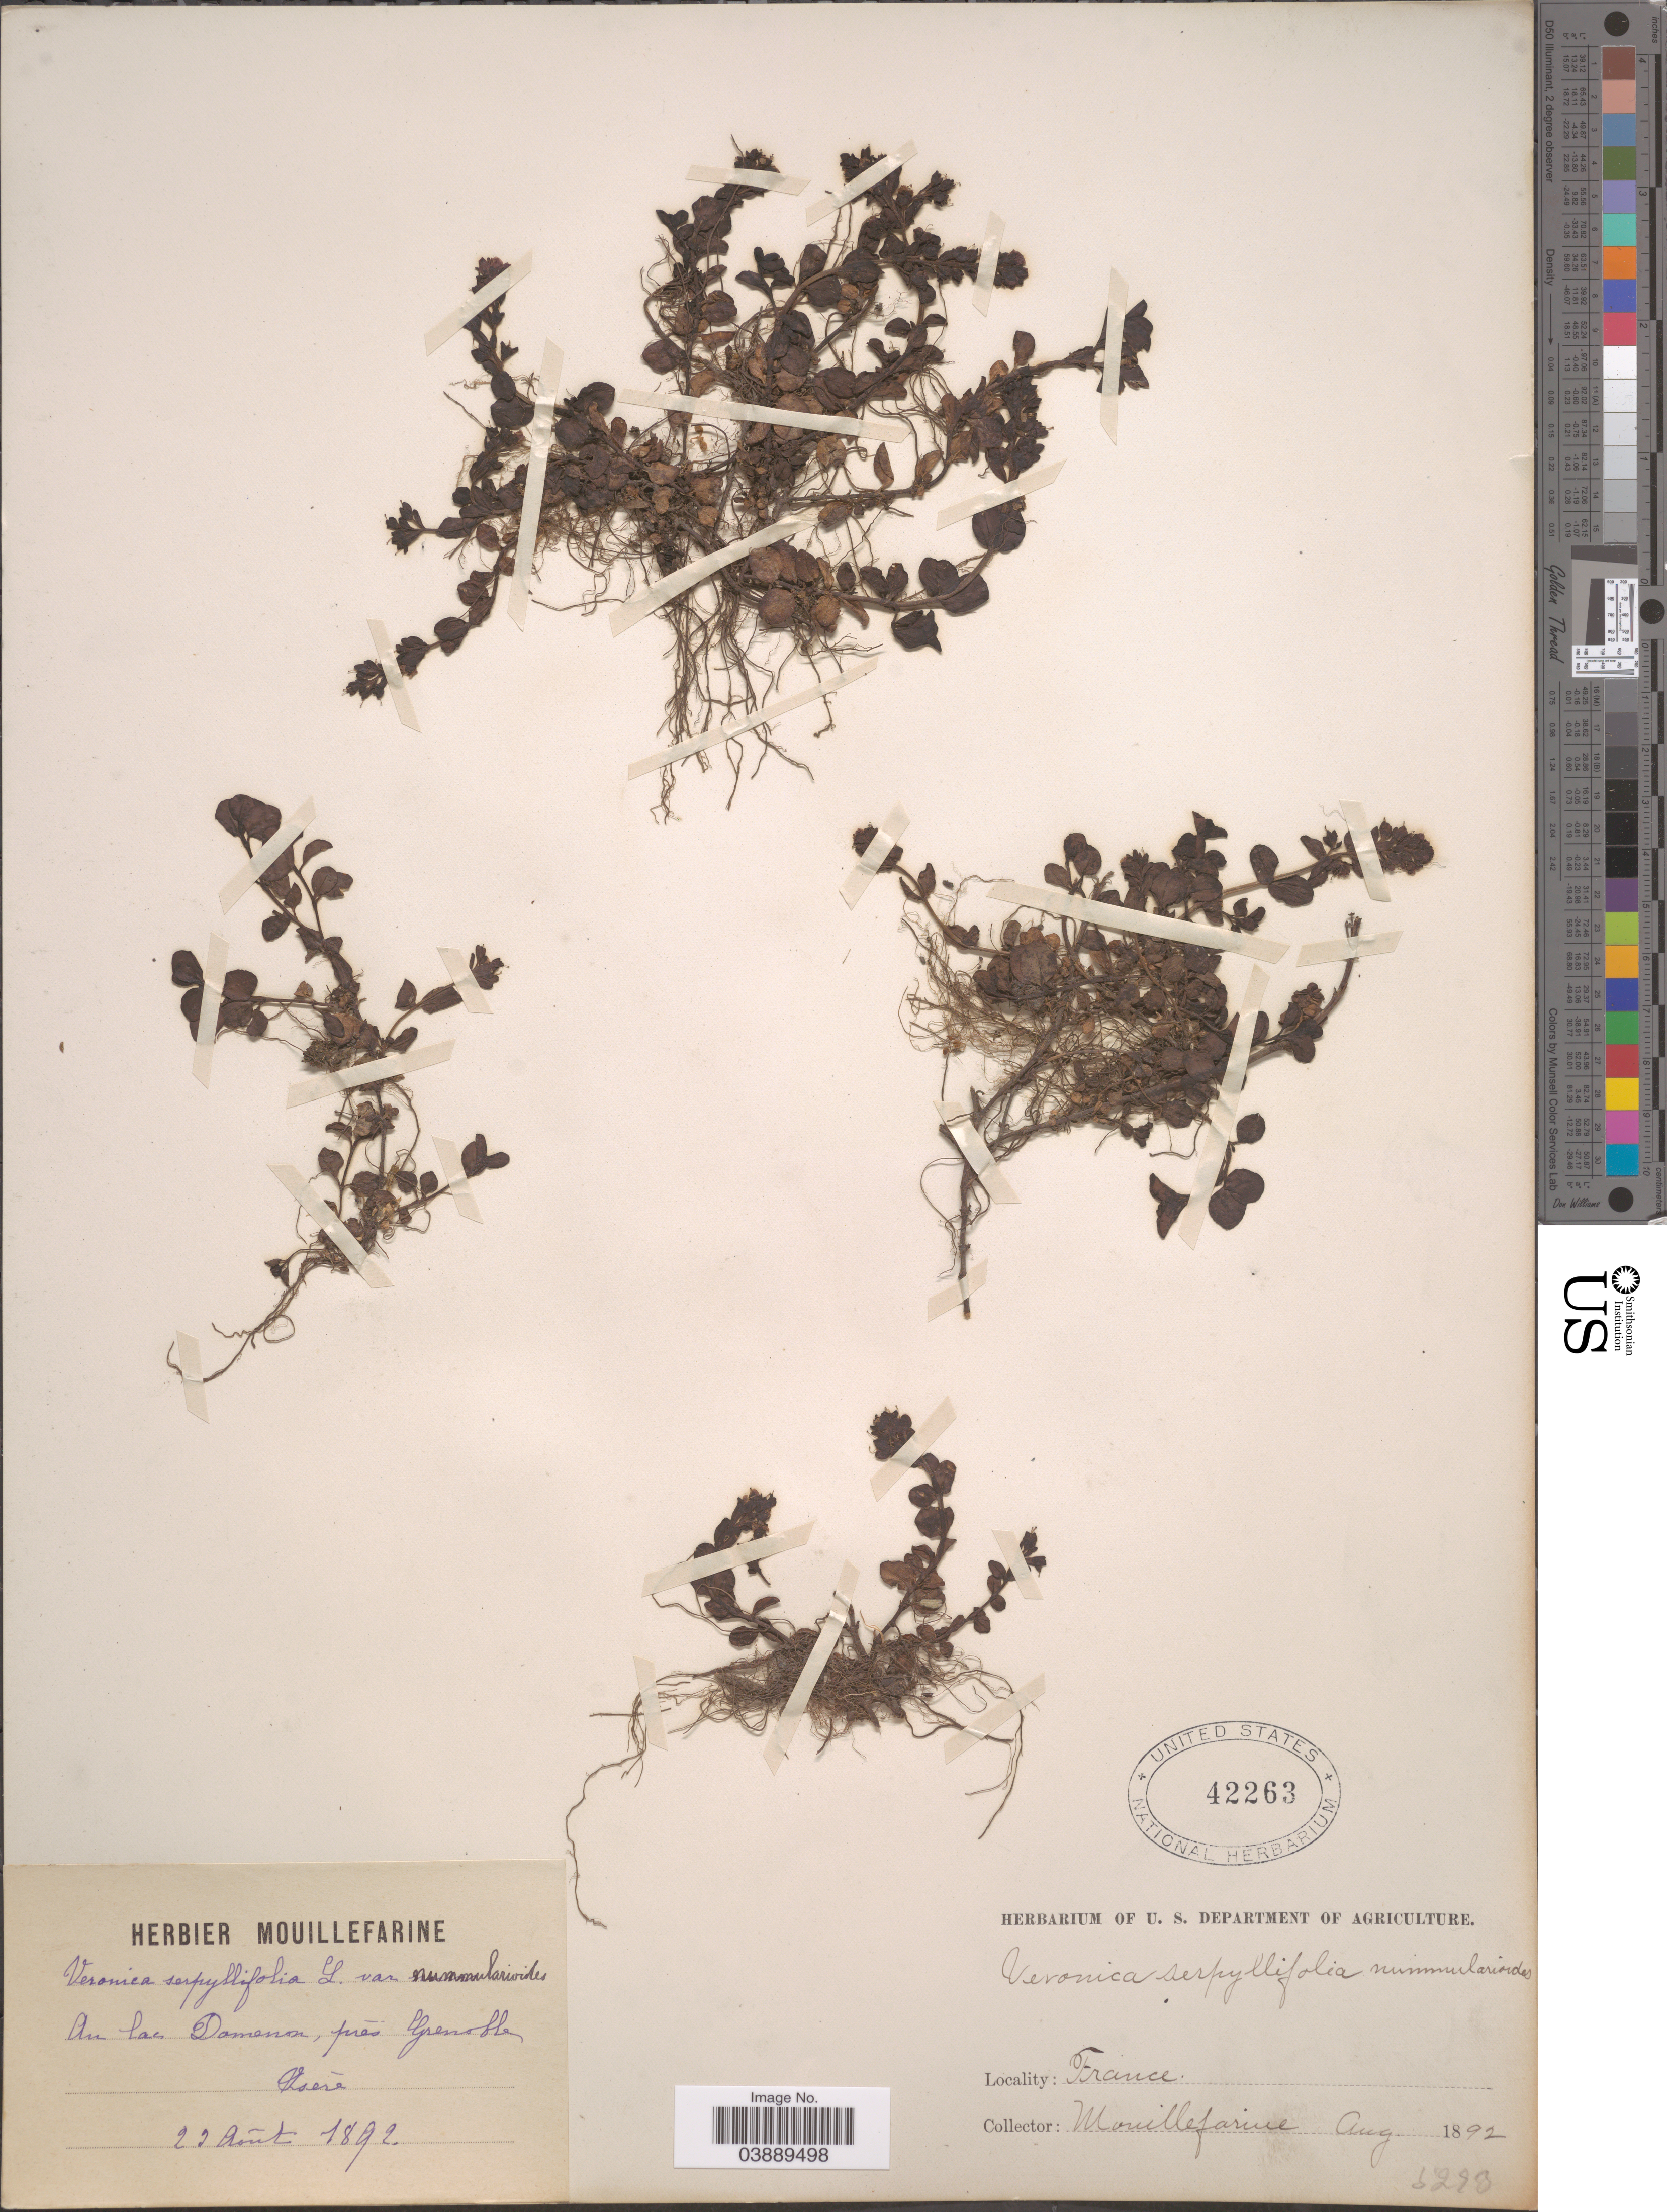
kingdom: Plantae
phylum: Tracheophyta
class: Magnoliopsida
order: Lamiales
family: Plantaginaceae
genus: Veronica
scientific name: Veronica serpyllifolia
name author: L.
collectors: A. Mouillefarine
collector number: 5293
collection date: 1892-08-23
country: France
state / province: Auvergne-Rhône-Alpes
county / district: Isère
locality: Au las Damenon, prés Grenoble Isere.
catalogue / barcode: US 42263